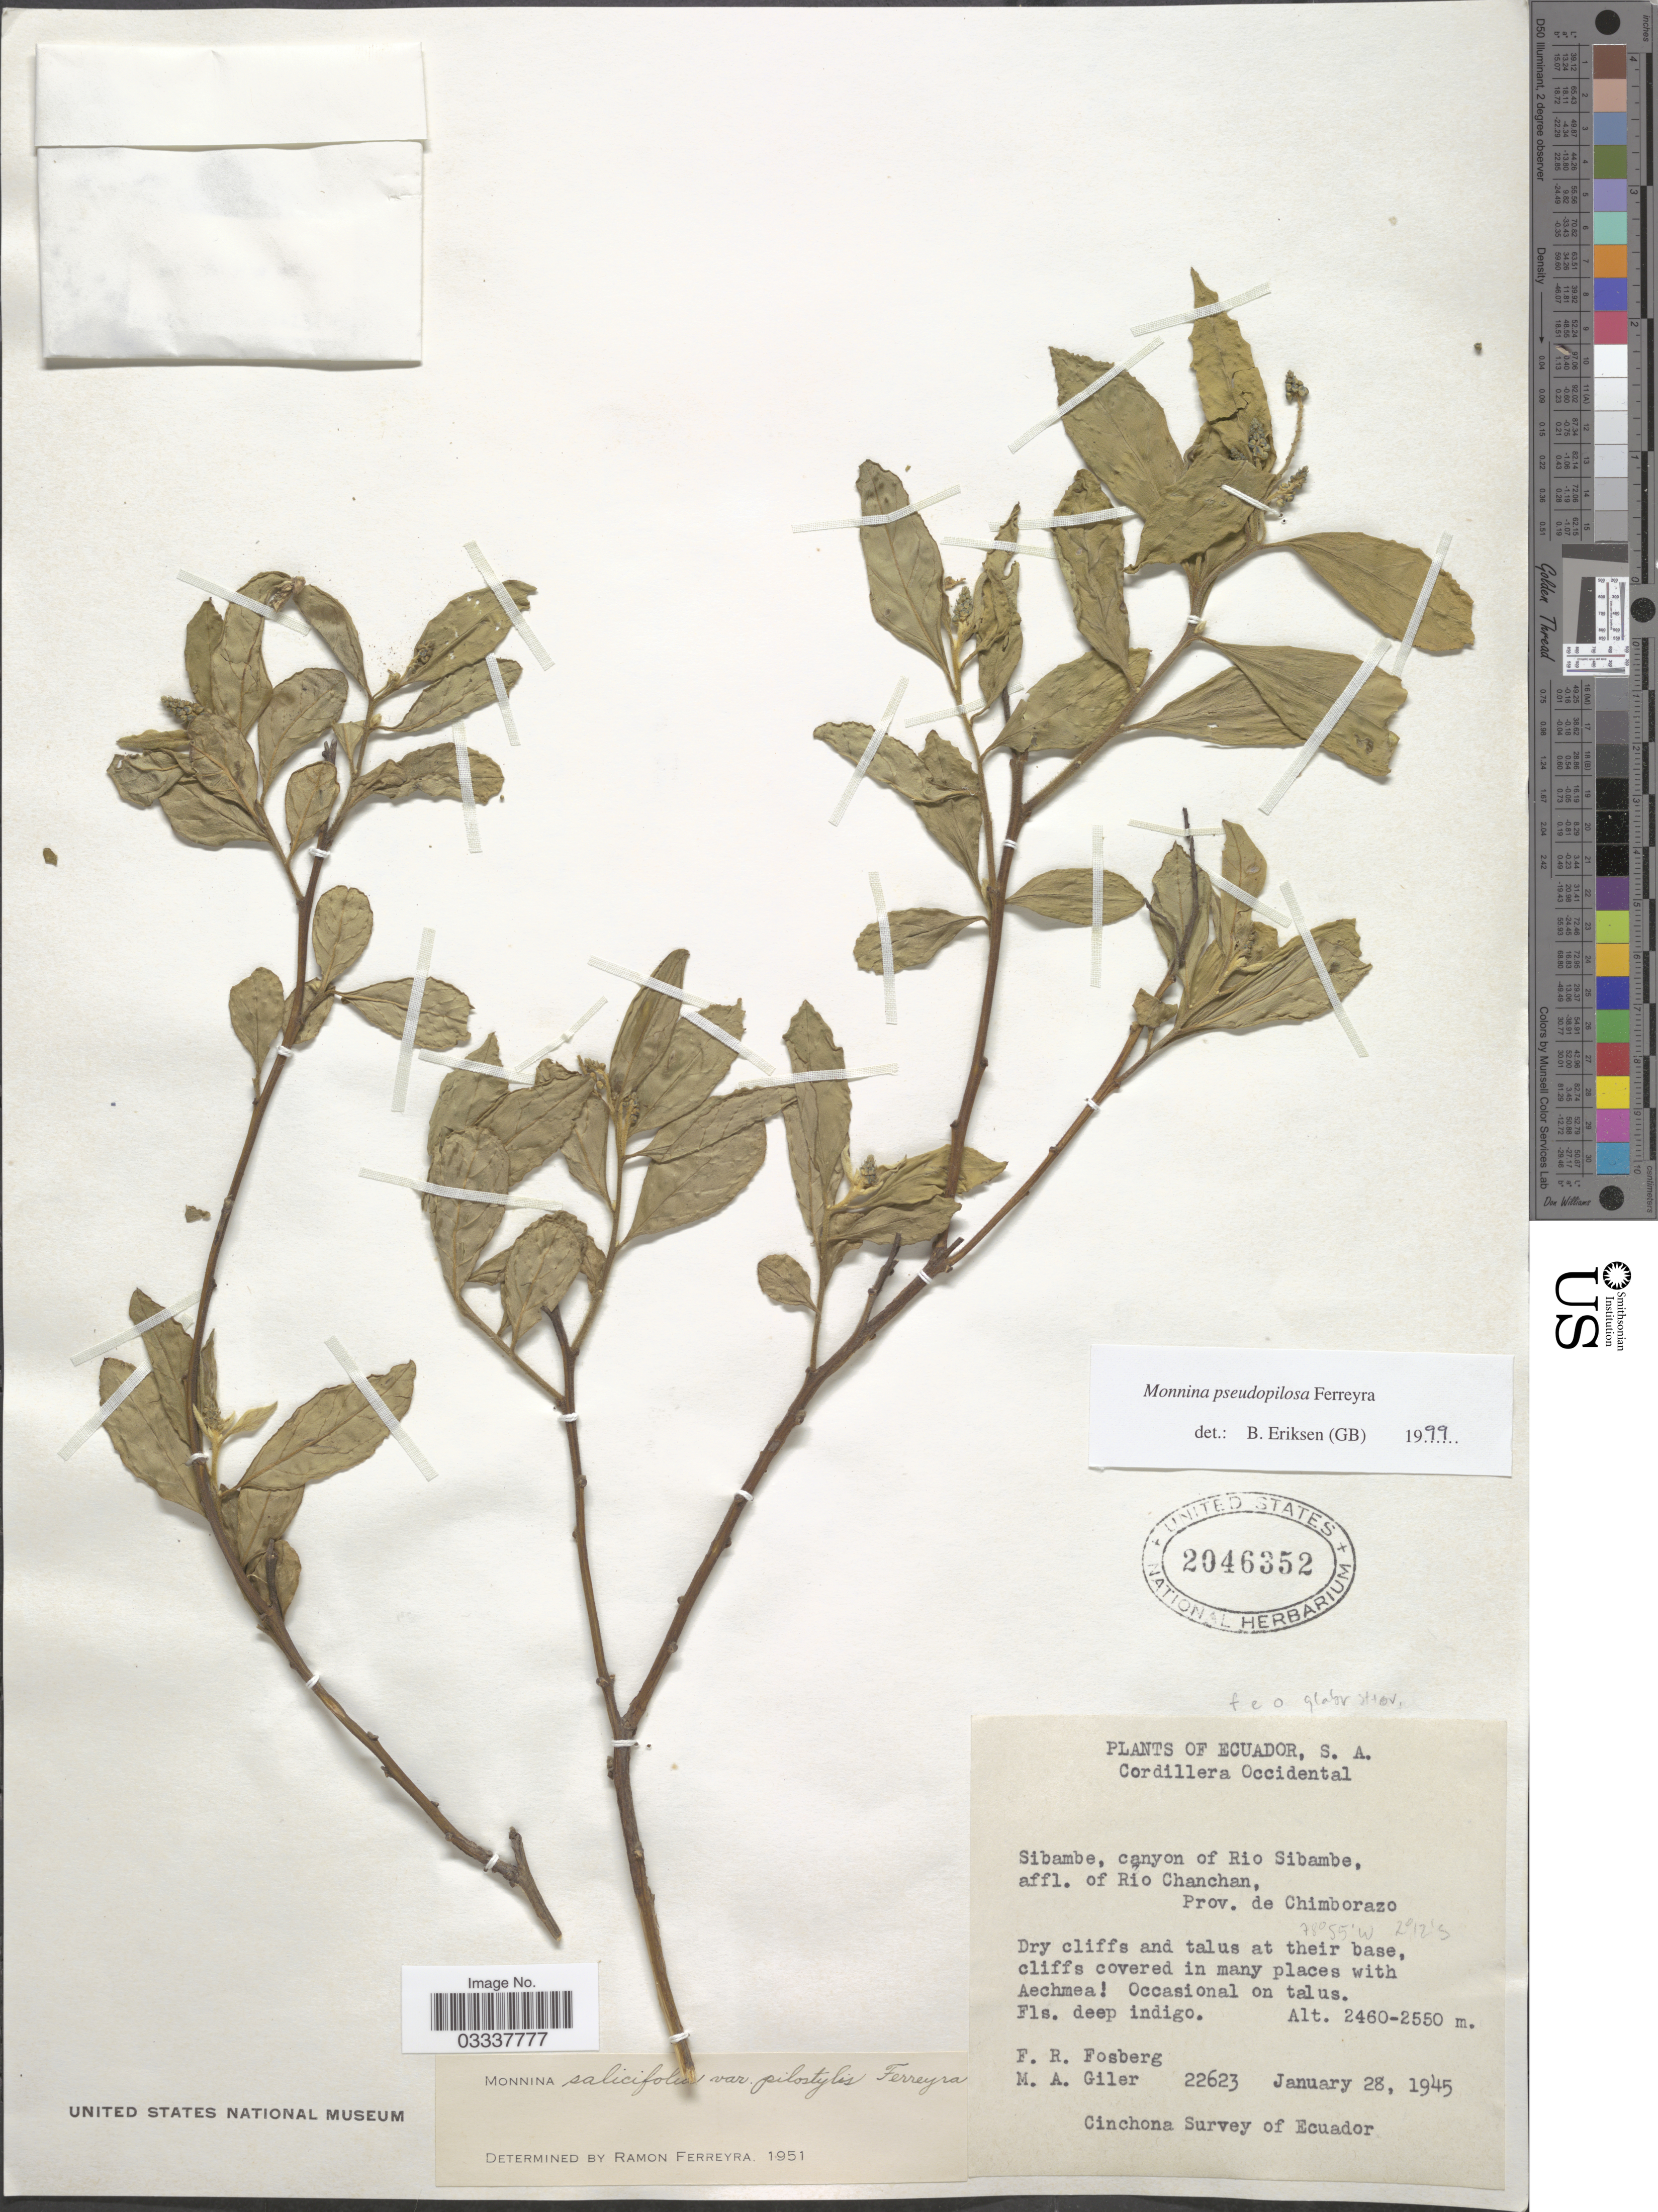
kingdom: Plantae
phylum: Tracheophyta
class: Magnoliopsida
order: Fabales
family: Polygalaceae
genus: Monnina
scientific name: Monnina pseudopilosa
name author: Ferreyra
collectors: F. R. Fosberg & M. Giler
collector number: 22623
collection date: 1945-01-28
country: Ecuador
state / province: Chimborazo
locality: Sibambe, canyon of Rio Sibambe, affl. of Rio Chanchan.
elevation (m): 2460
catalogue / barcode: US 2046352